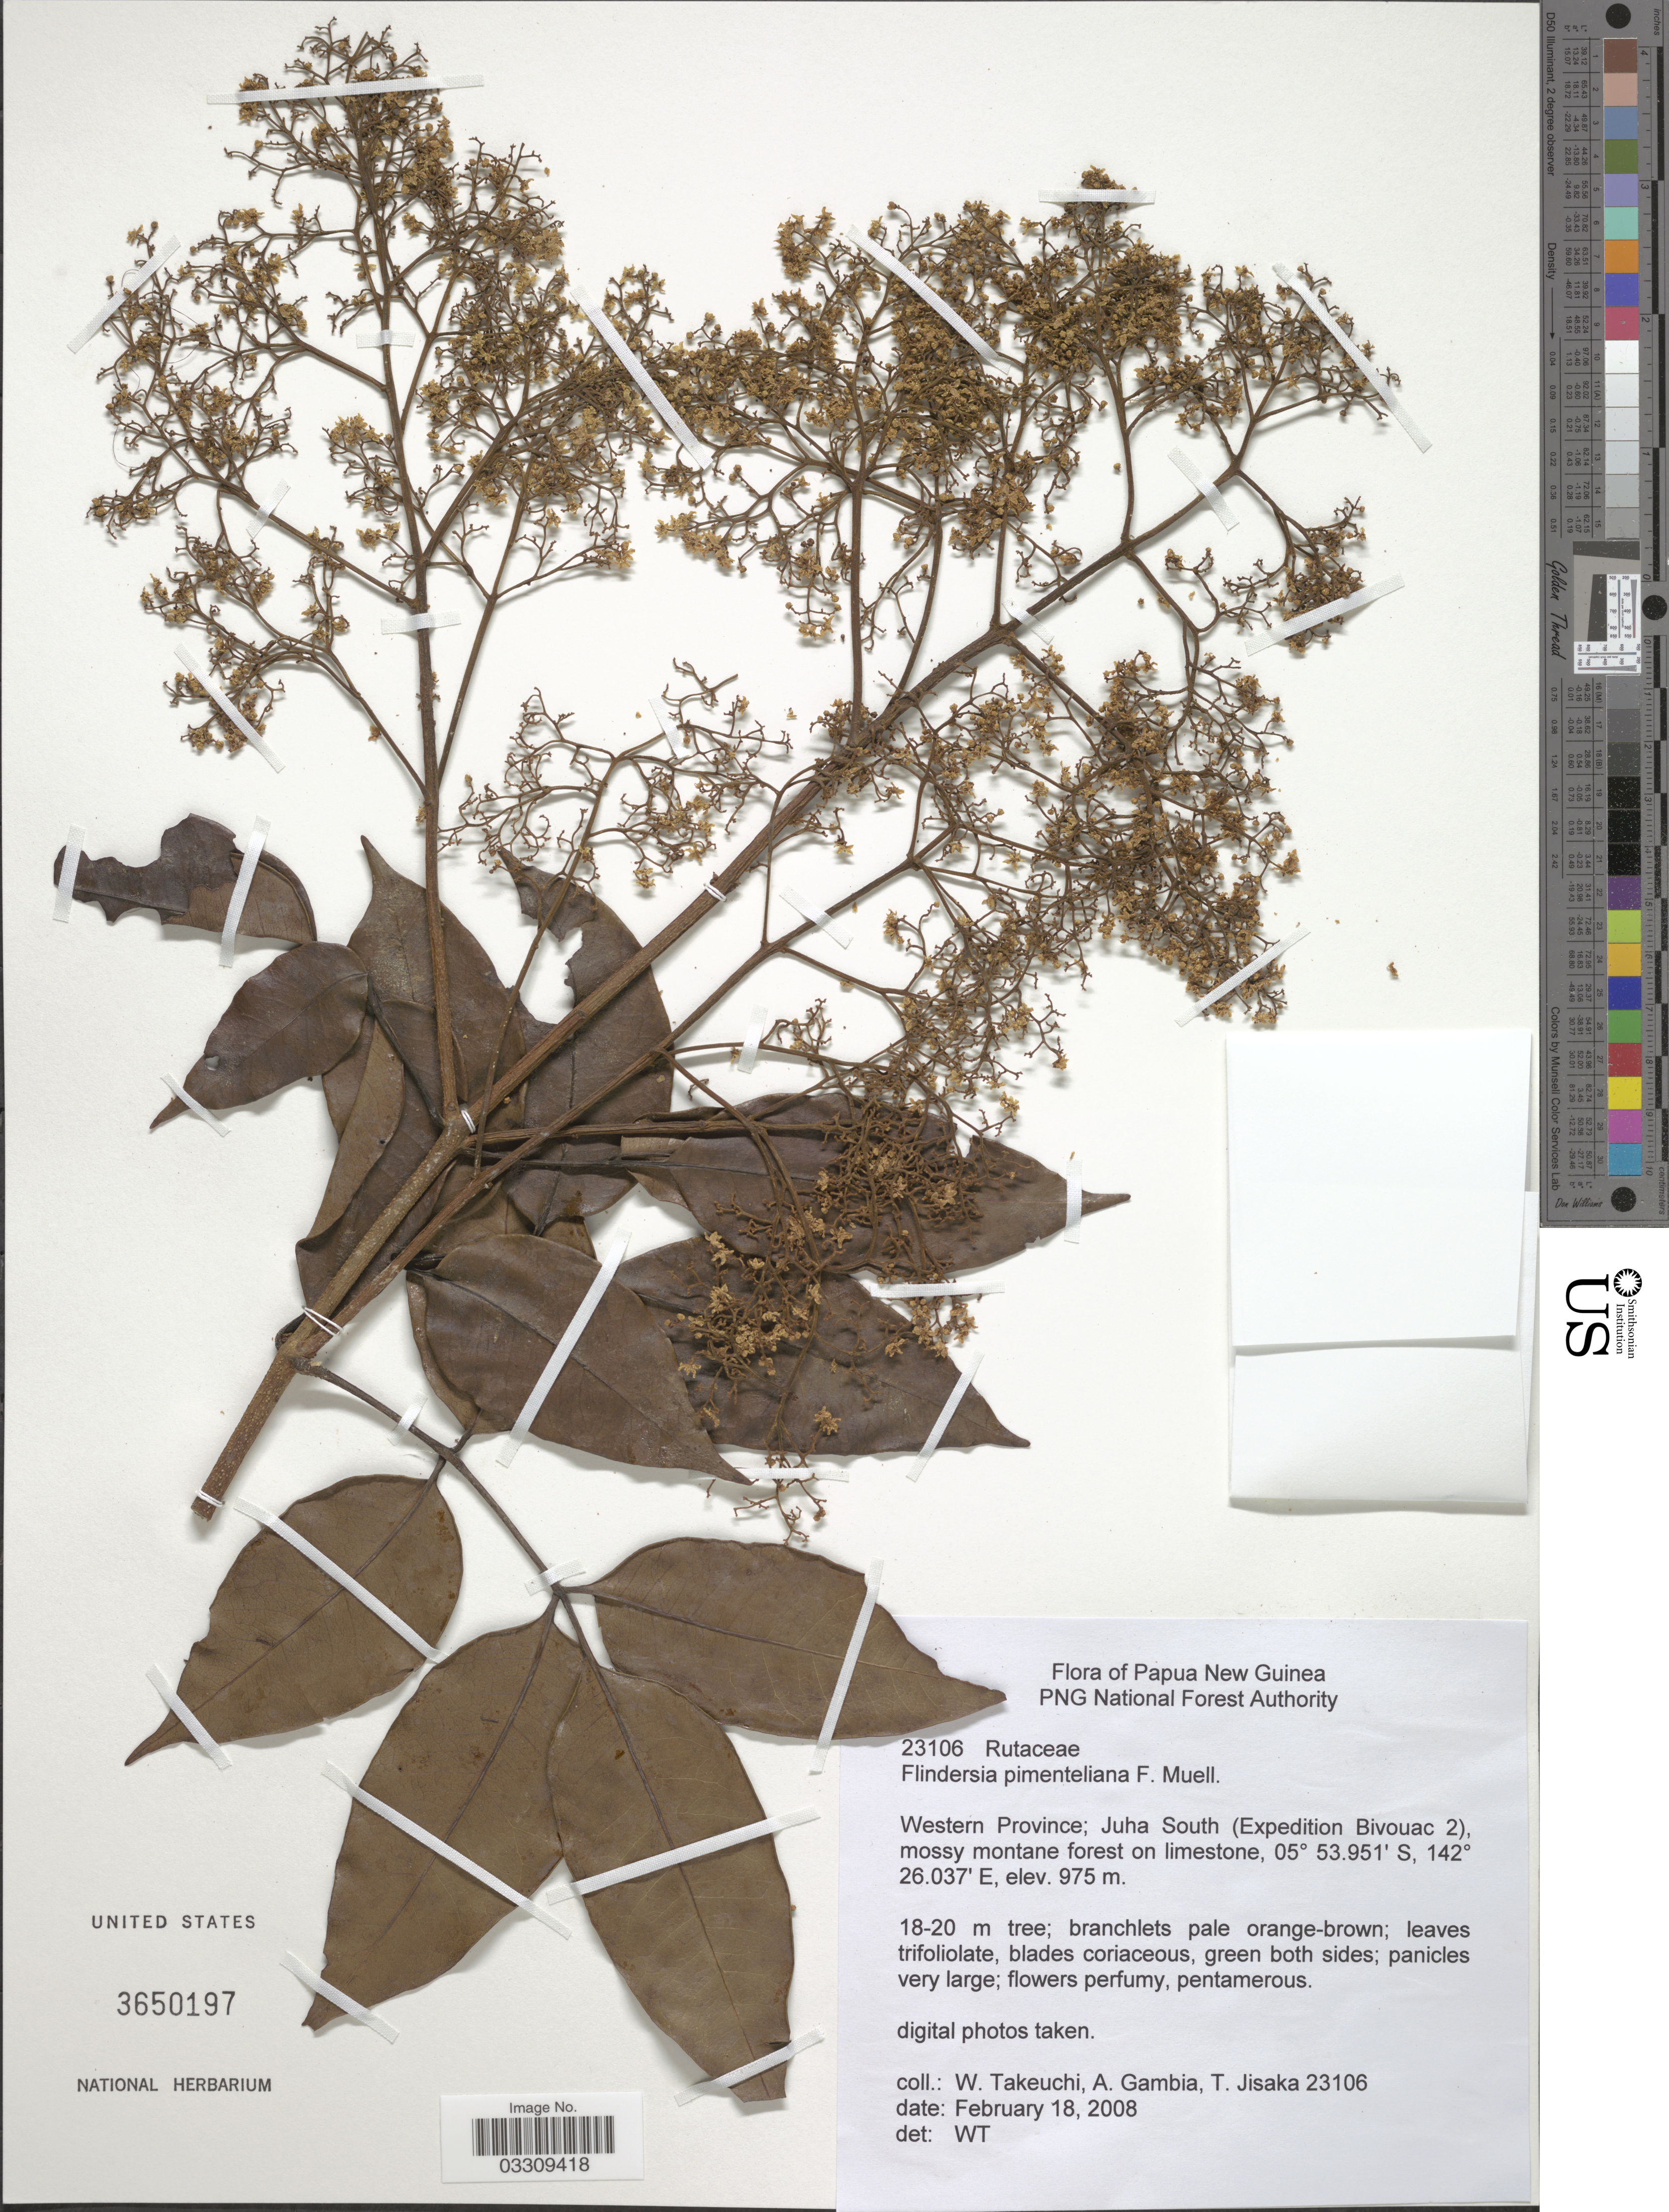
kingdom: Plantae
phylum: Tracheophyta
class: Magnoliopsida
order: Sapindales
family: Rutaceae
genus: Flindersia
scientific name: Flindersia pimenteliana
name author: F. Muell.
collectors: W. Takeuchi, A. Gambia & T. Jisaka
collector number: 23106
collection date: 2008-02-18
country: Papua New Guinea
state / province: Manus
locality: Papa New Guinea. Western Province; Juha South (Expedition Bivouac 2).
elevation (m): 975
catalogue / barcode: US 3650197